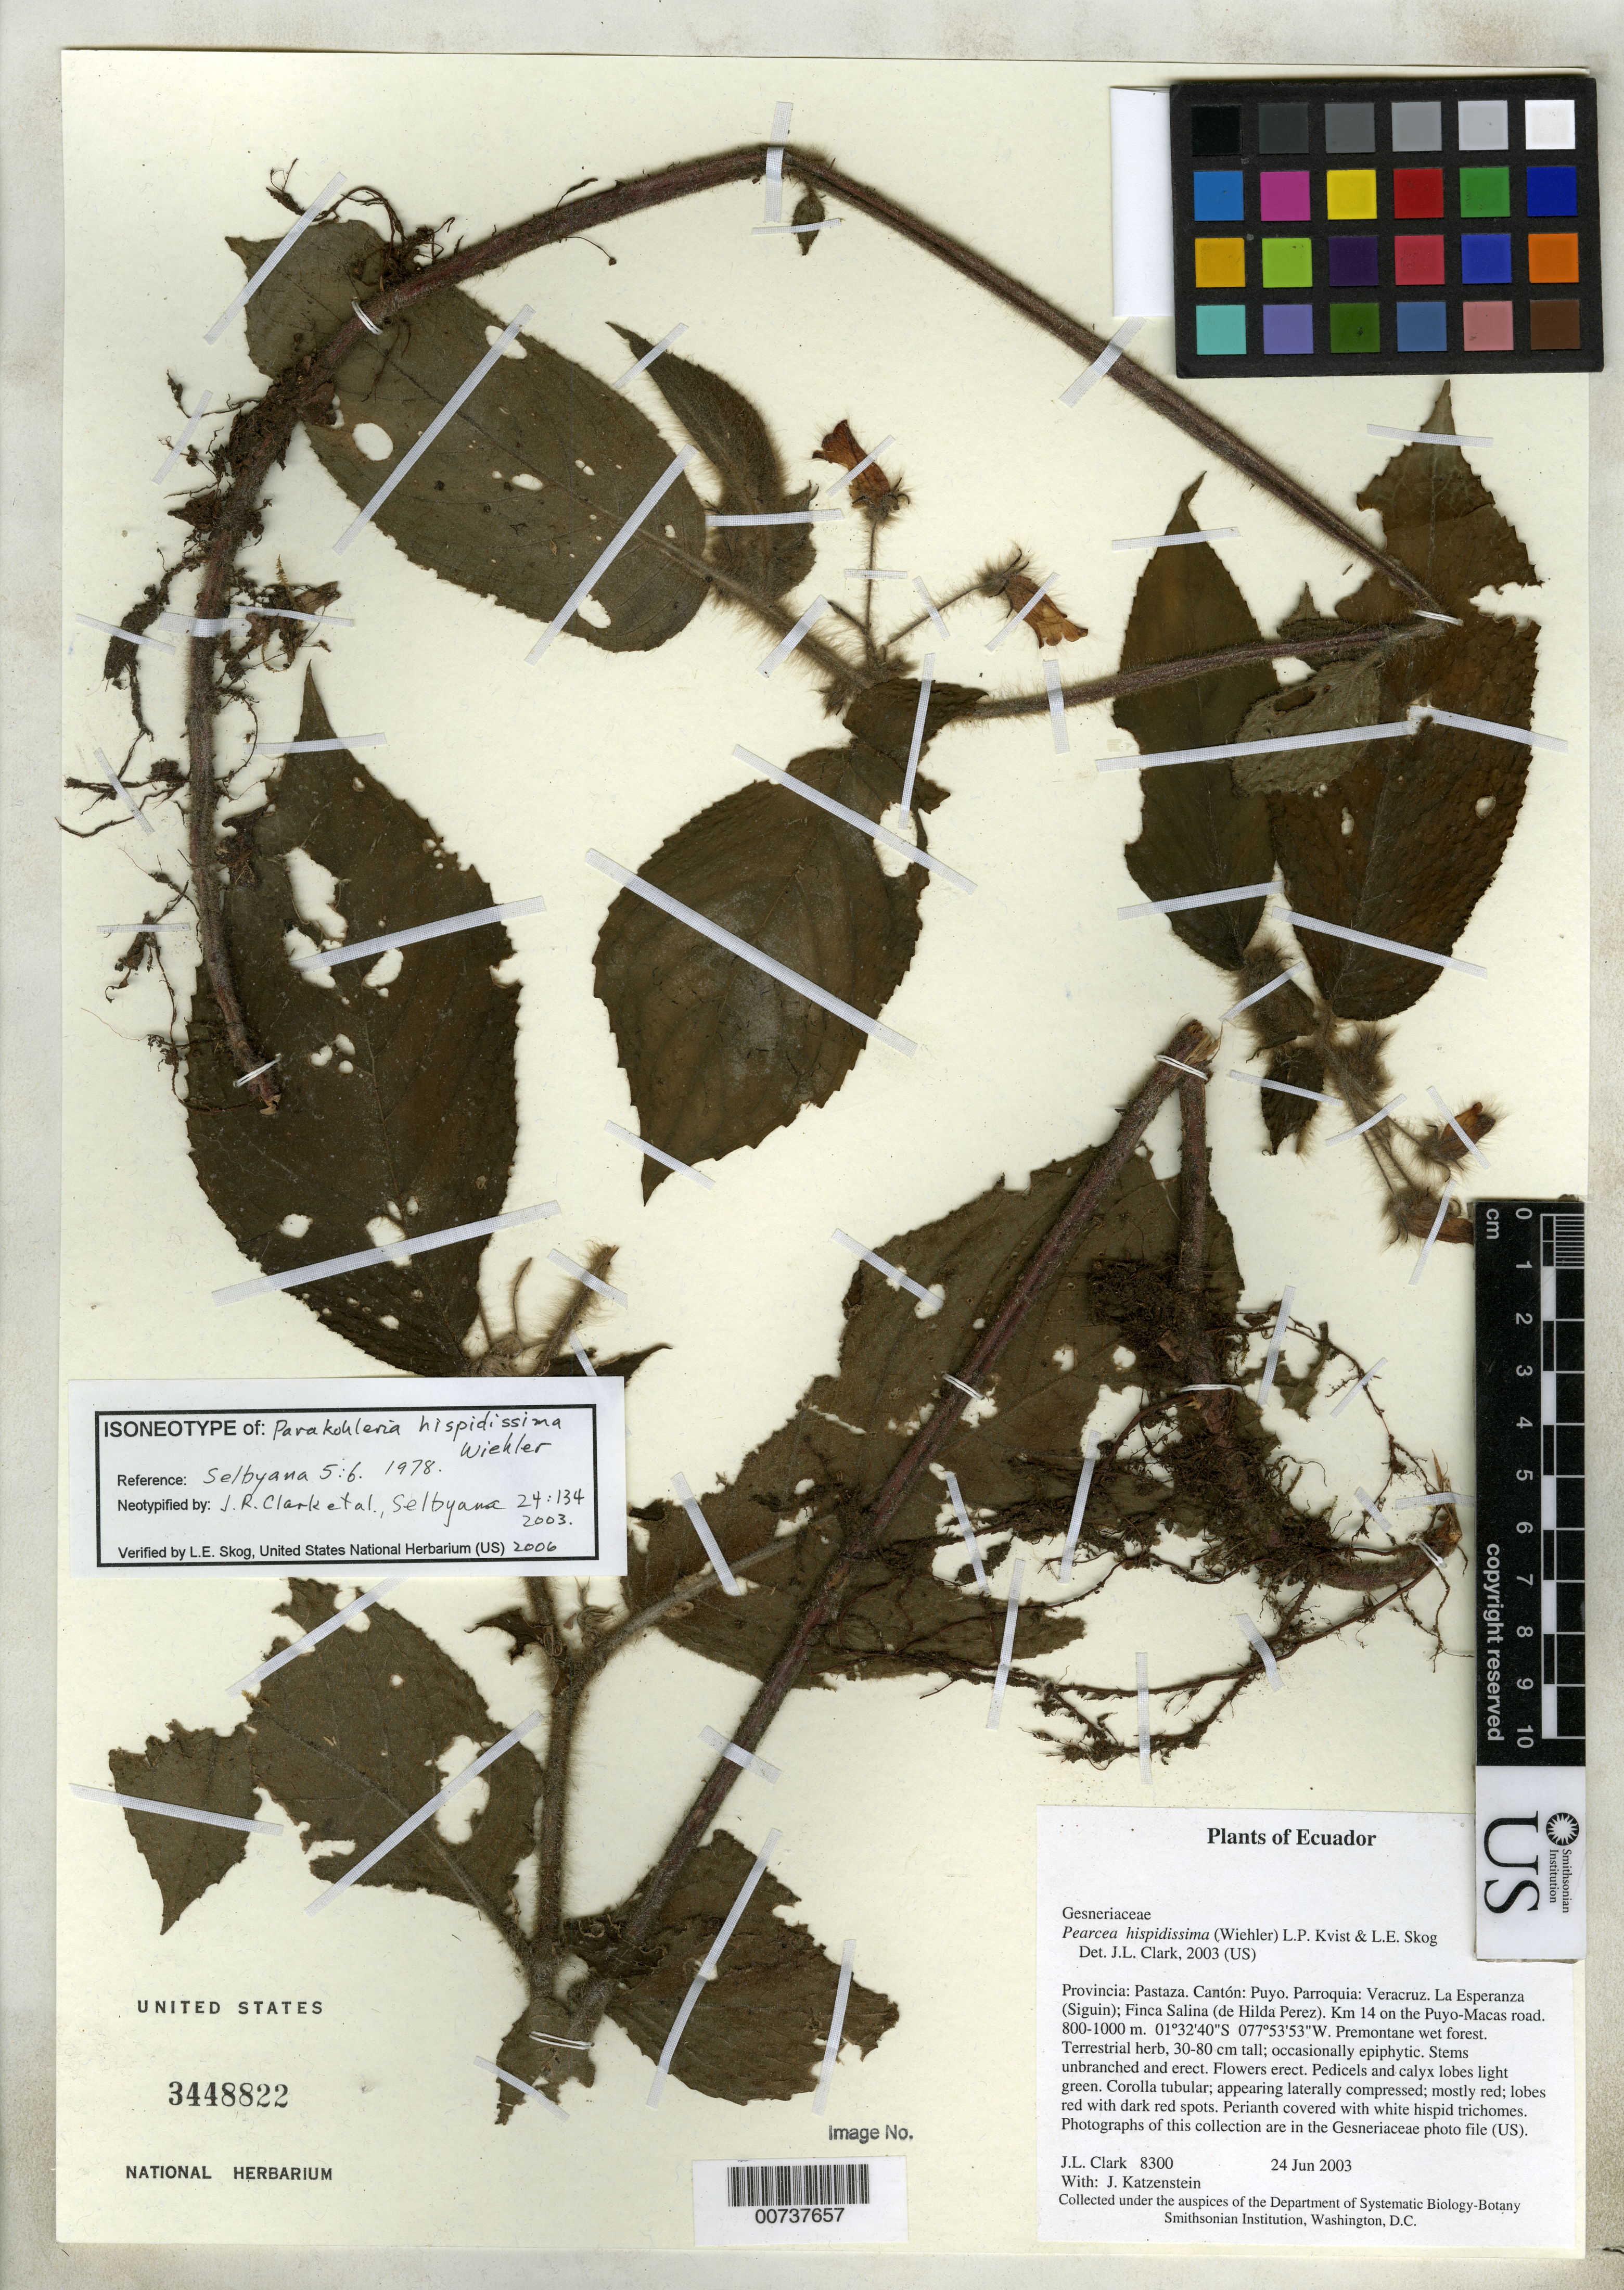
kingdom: Plantae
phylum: Tracheophyta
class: Magnoliopsida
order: Lamiales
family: Gesneriaceae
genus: Parakohleria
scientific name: Parakohleria hispidissima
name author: Wiehler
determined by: Clark, J. L., (SEL), The Marie Selby Botanical Garden (UNITED STATES)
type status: Isoneotype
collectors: J. L. Clark & J. Katzenstein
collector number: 8300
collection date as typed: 24 Jun 2003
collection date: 2003-06-24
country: Ecuador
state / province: Pastaza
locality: Provincia: Pastaza. Cantón: Puyo. Parroquia: Veracruz. La Esperanza (Siguin); Finca Salina (de Hilda Perez). Km 14 on the Puyo-Macas road.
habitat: Premontane wet forest.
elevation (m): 800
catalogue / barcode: US 3448822